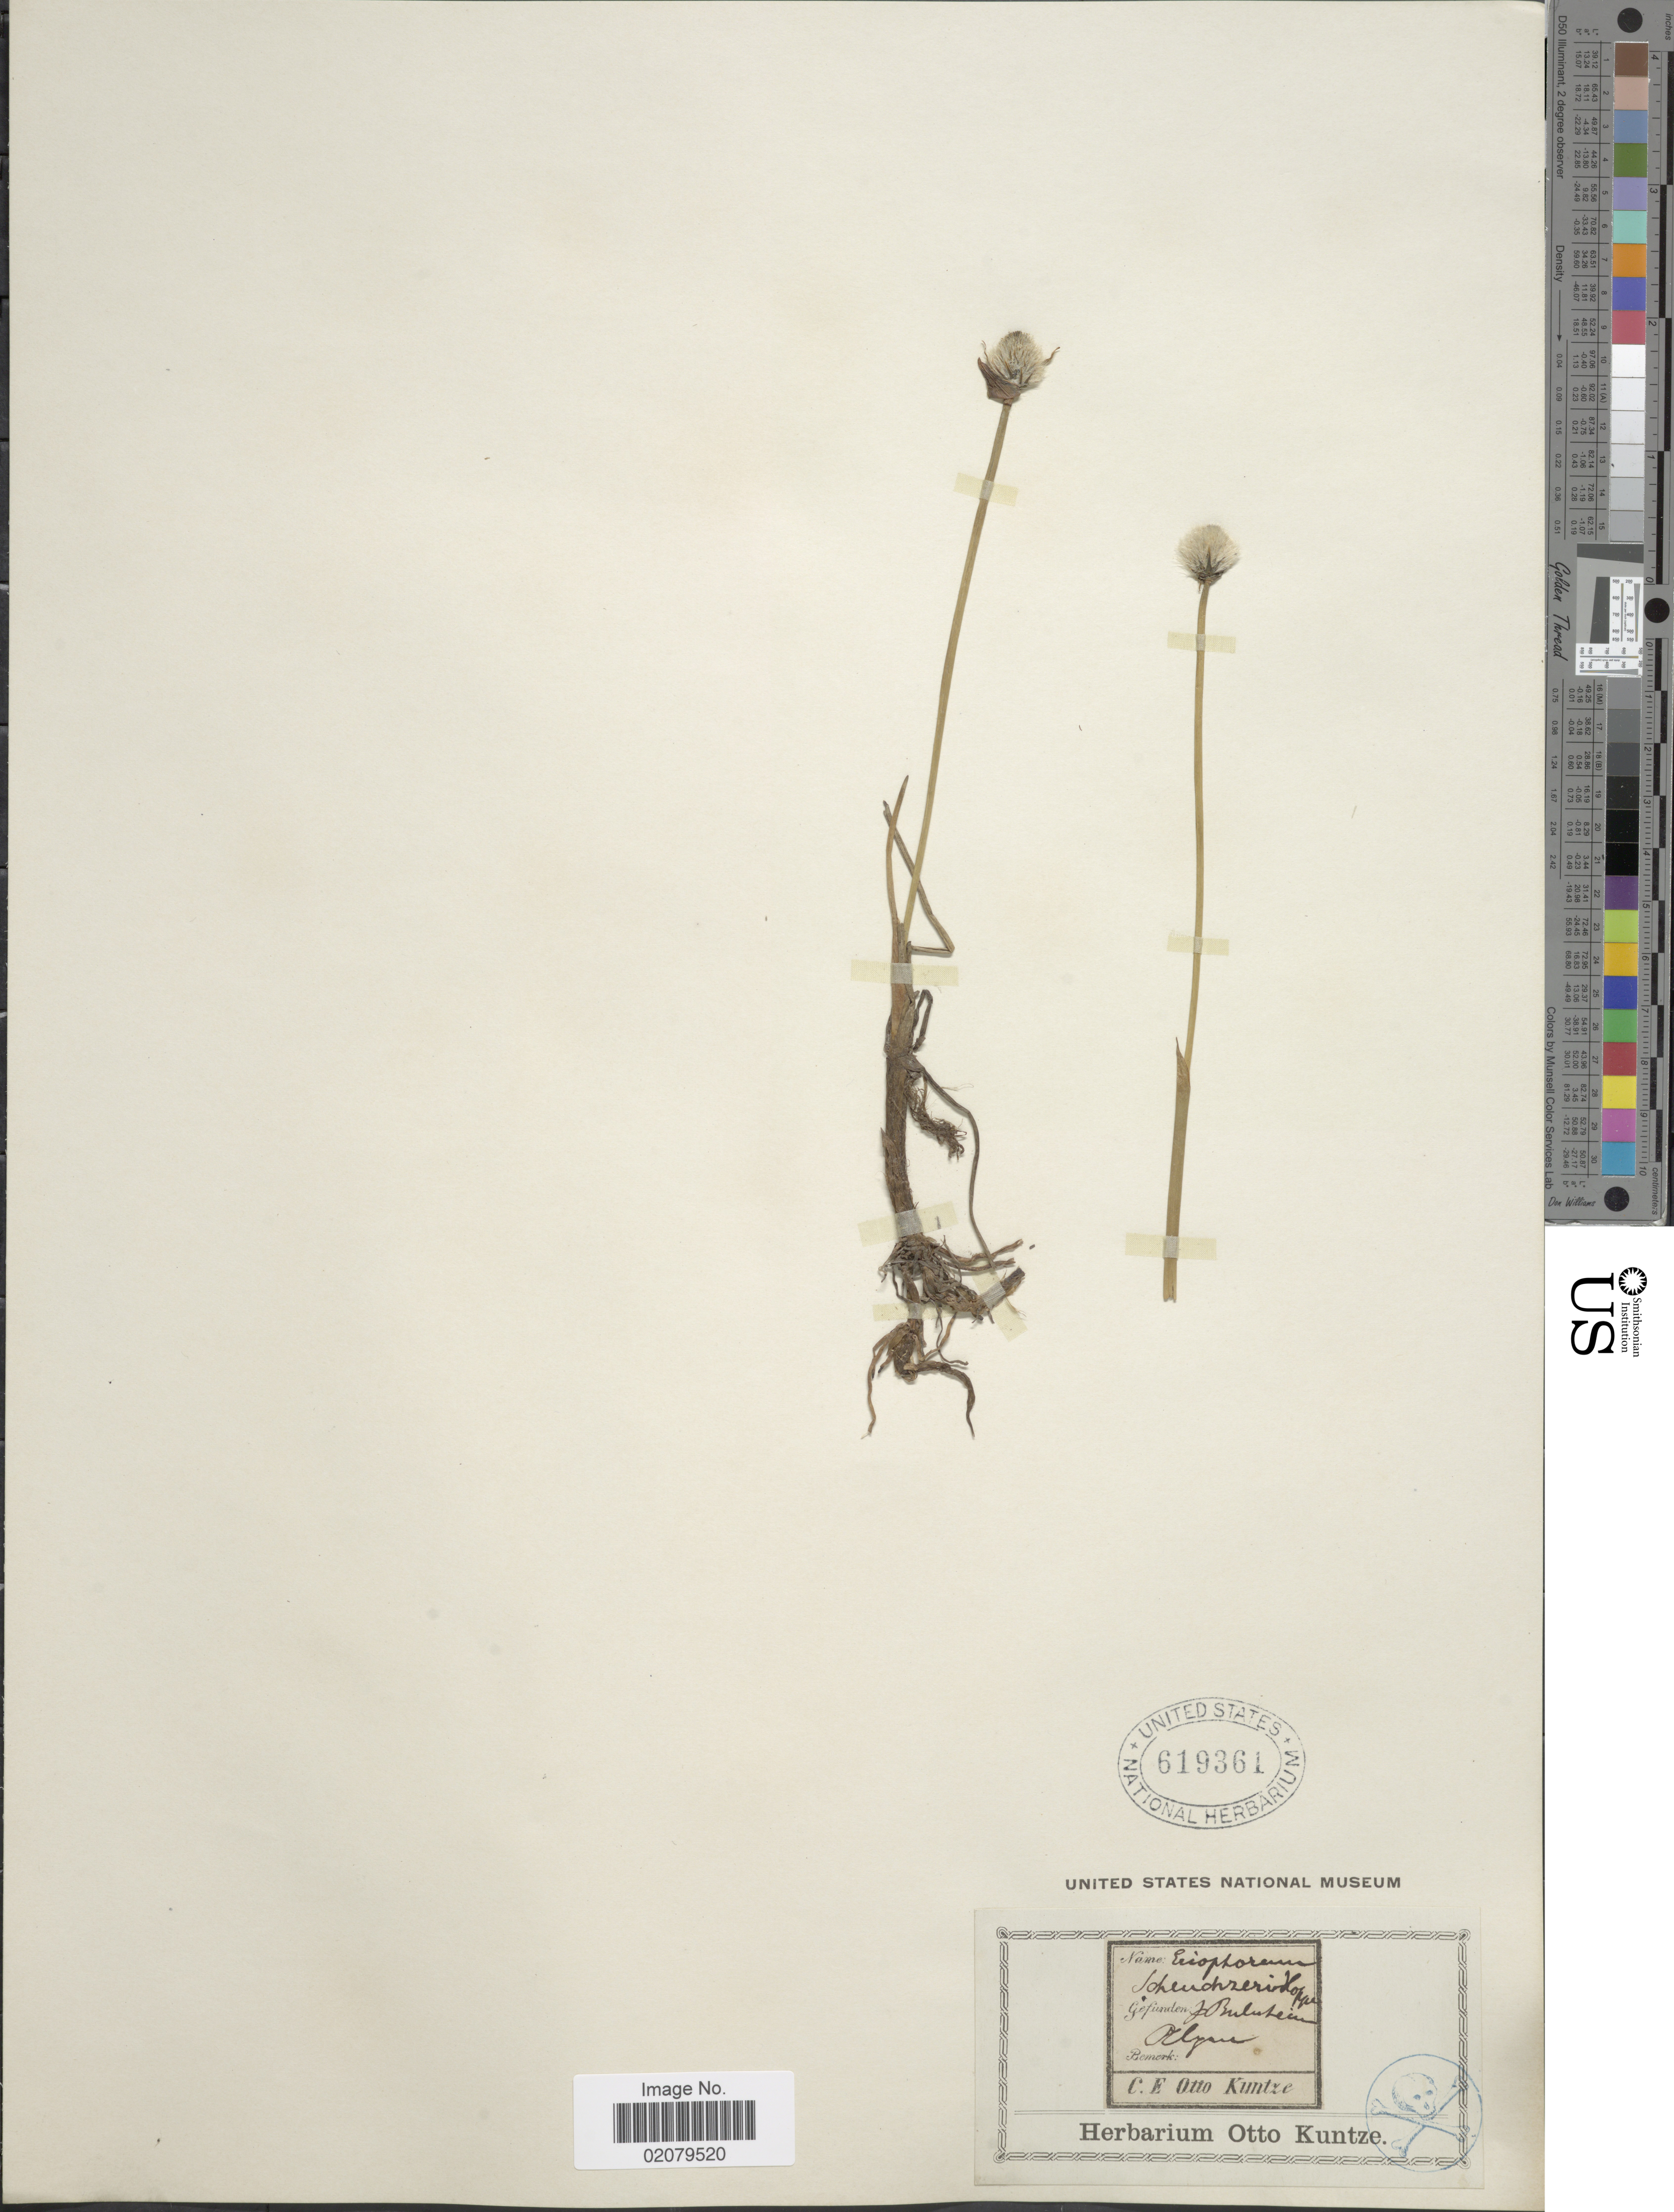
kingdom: Plantae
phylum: Tracheophyta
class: Liliopsida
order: Poales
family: Cyperaceae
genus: Eriophorum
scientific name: Eriophorum scheuchzeri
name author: Hoppe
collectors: C.E.O. Kuntze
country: Germany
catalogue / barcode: US 619361